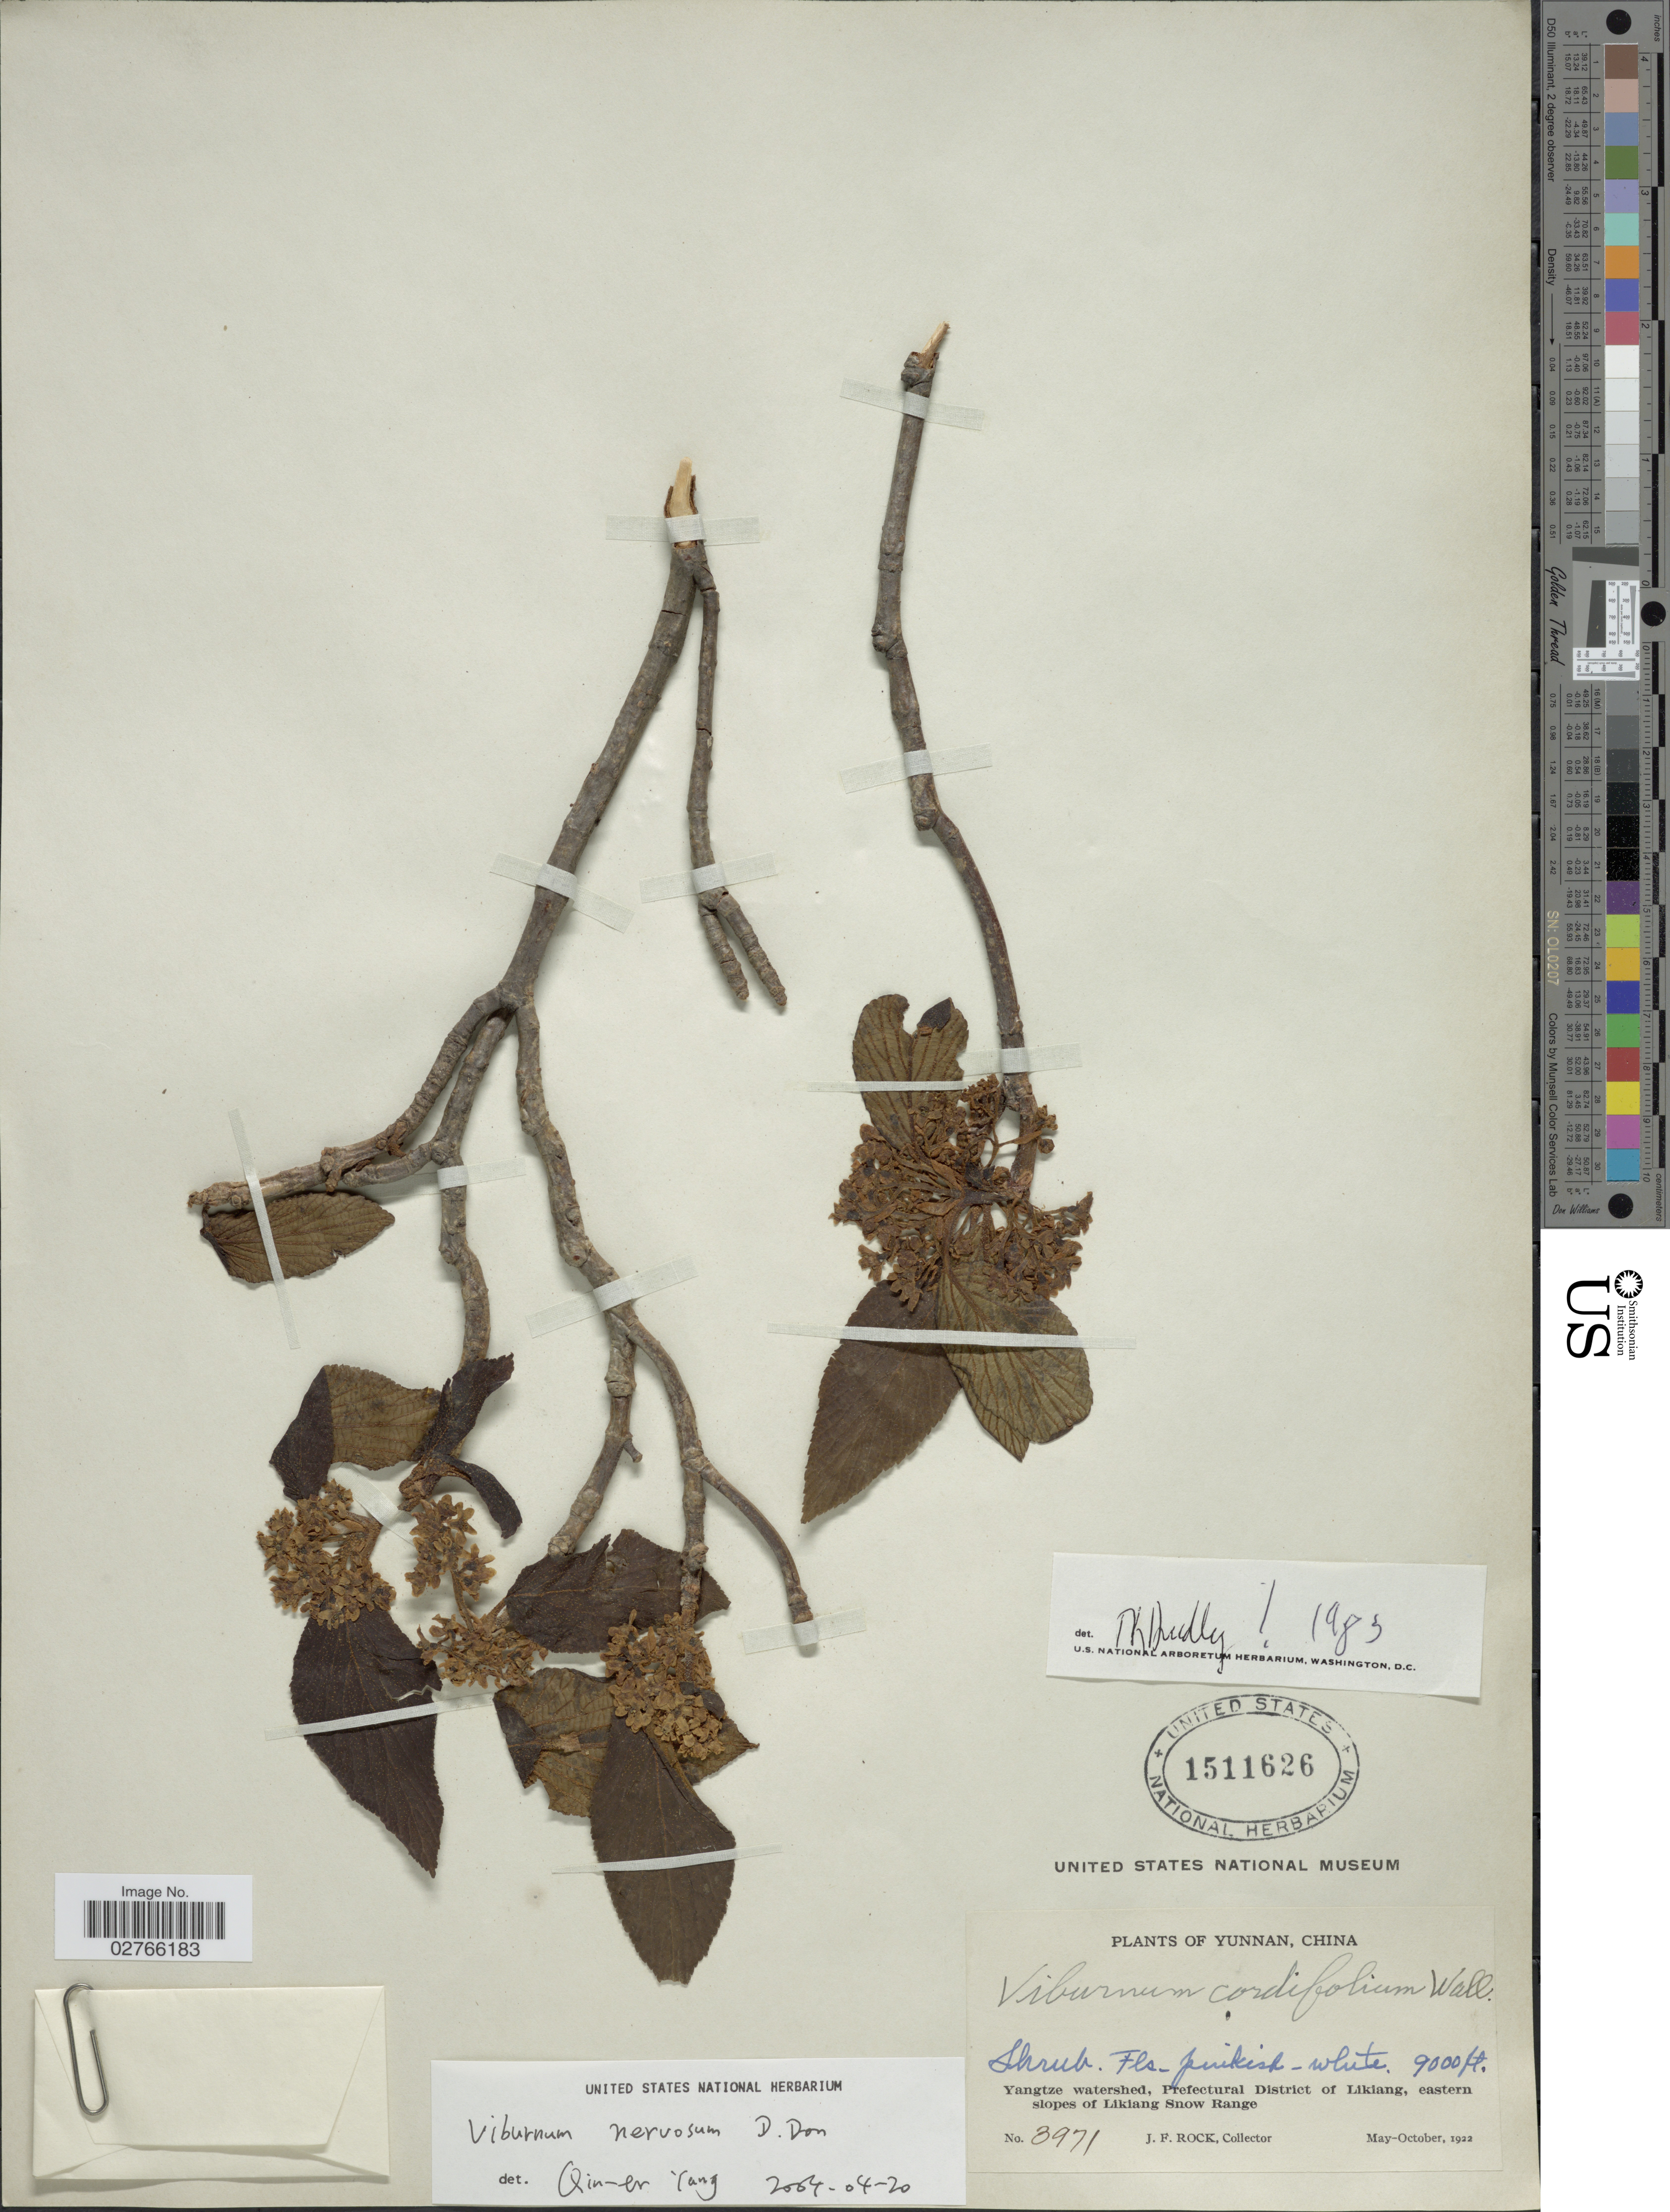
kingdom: Plantae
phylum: Tracheophyta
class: Magnoliopsida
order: Dipsacales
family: Viburnaceae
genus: Viburnum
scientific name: Viburnum nervosum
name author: D. Don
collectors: J. Rock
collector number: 3971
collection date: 1922-05/1922-10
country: China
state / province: Yunnan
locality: Yangtze watershed, Prefectural District of Likiang, eastern slopes of Likiang Snow Range.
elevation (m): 2743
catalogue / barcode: US 1511626